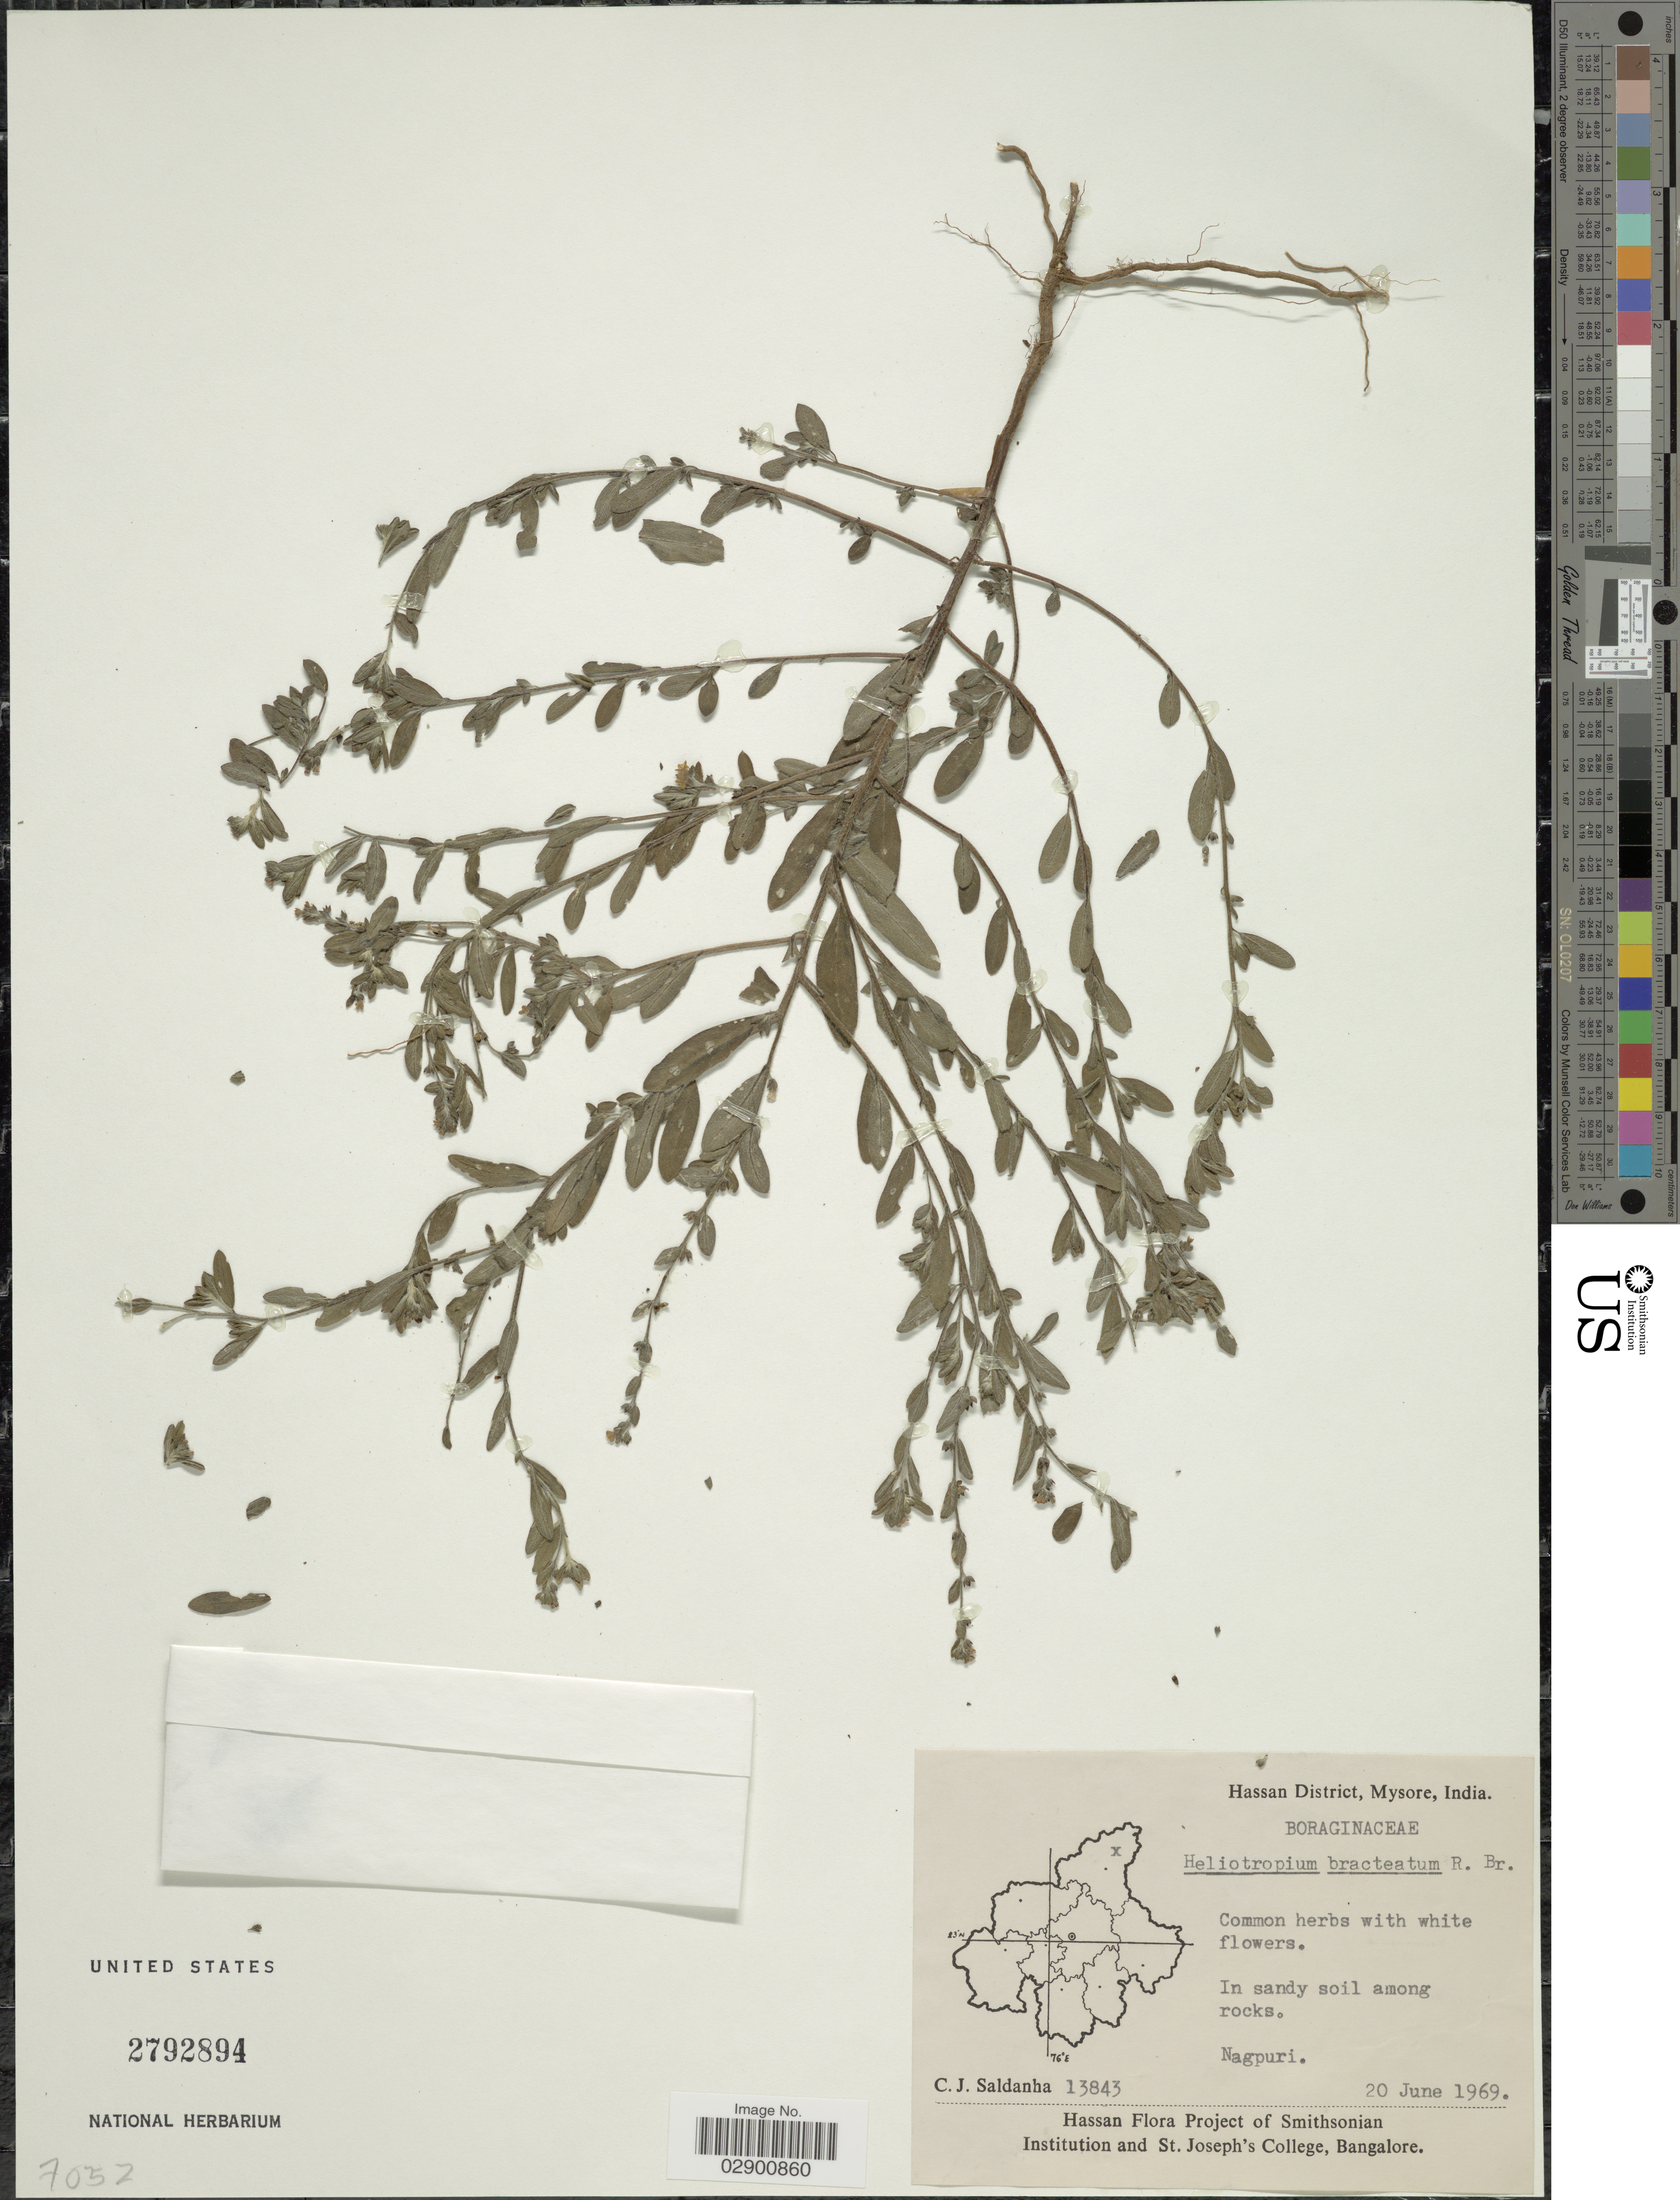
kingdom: Plantae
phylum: Tracheophyta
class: Magnoliopsida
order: Boraginales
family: Heliotropiaceae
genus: Heliotropium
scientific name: Heliotropium bracteatum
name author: R. Br.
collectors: C. J. Saldanha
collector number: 13843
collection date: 1969-06-20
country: India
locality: Hassan District, Mysore. Nagpuri.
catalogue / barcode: US 2792894